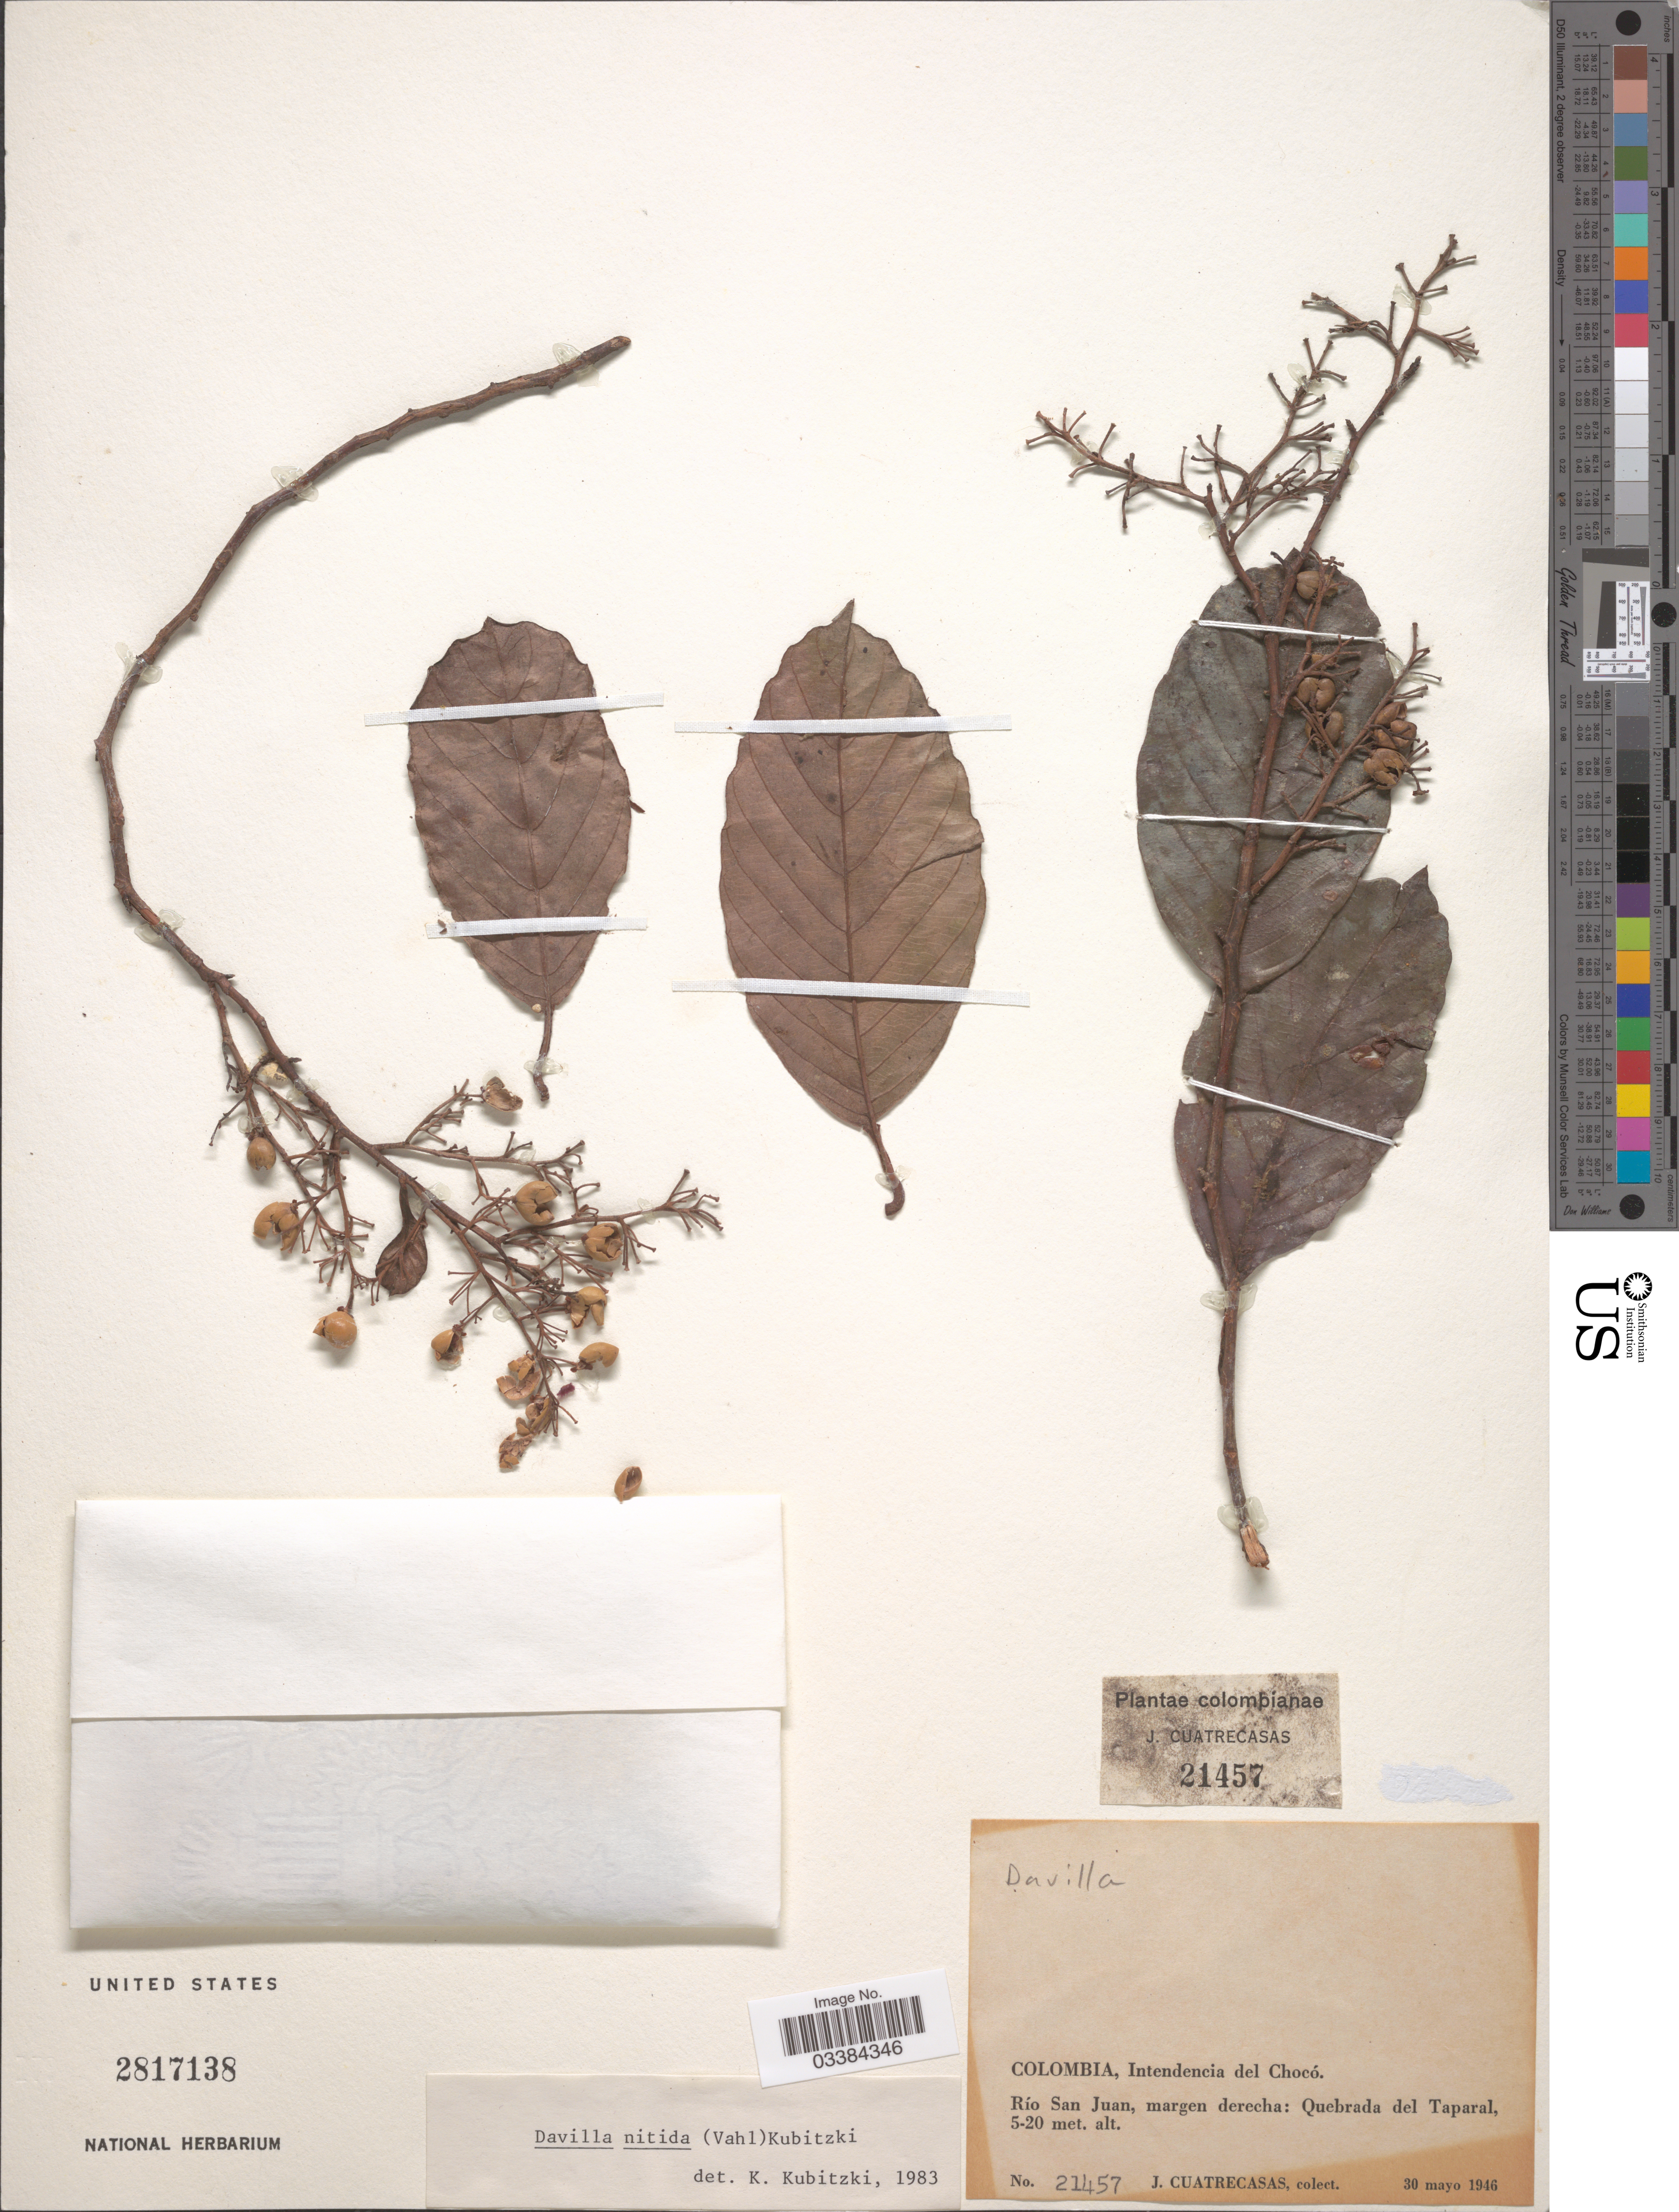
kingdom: Plantae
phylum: Tracheophyta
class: Magnoliopsida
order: Dilleniales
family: Dilleniaceae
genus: Davilla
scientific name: Davilla nitida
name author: (Vahl) Kubitzki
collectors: J. Cuatrecasas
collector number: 21457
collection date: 1946-05-30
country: Colombia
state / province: Chocó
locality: Intendencia del Chocó. Río San Juan, margen derecha: Quebrada del Taparal.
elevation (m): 5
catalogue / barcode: US 2817138